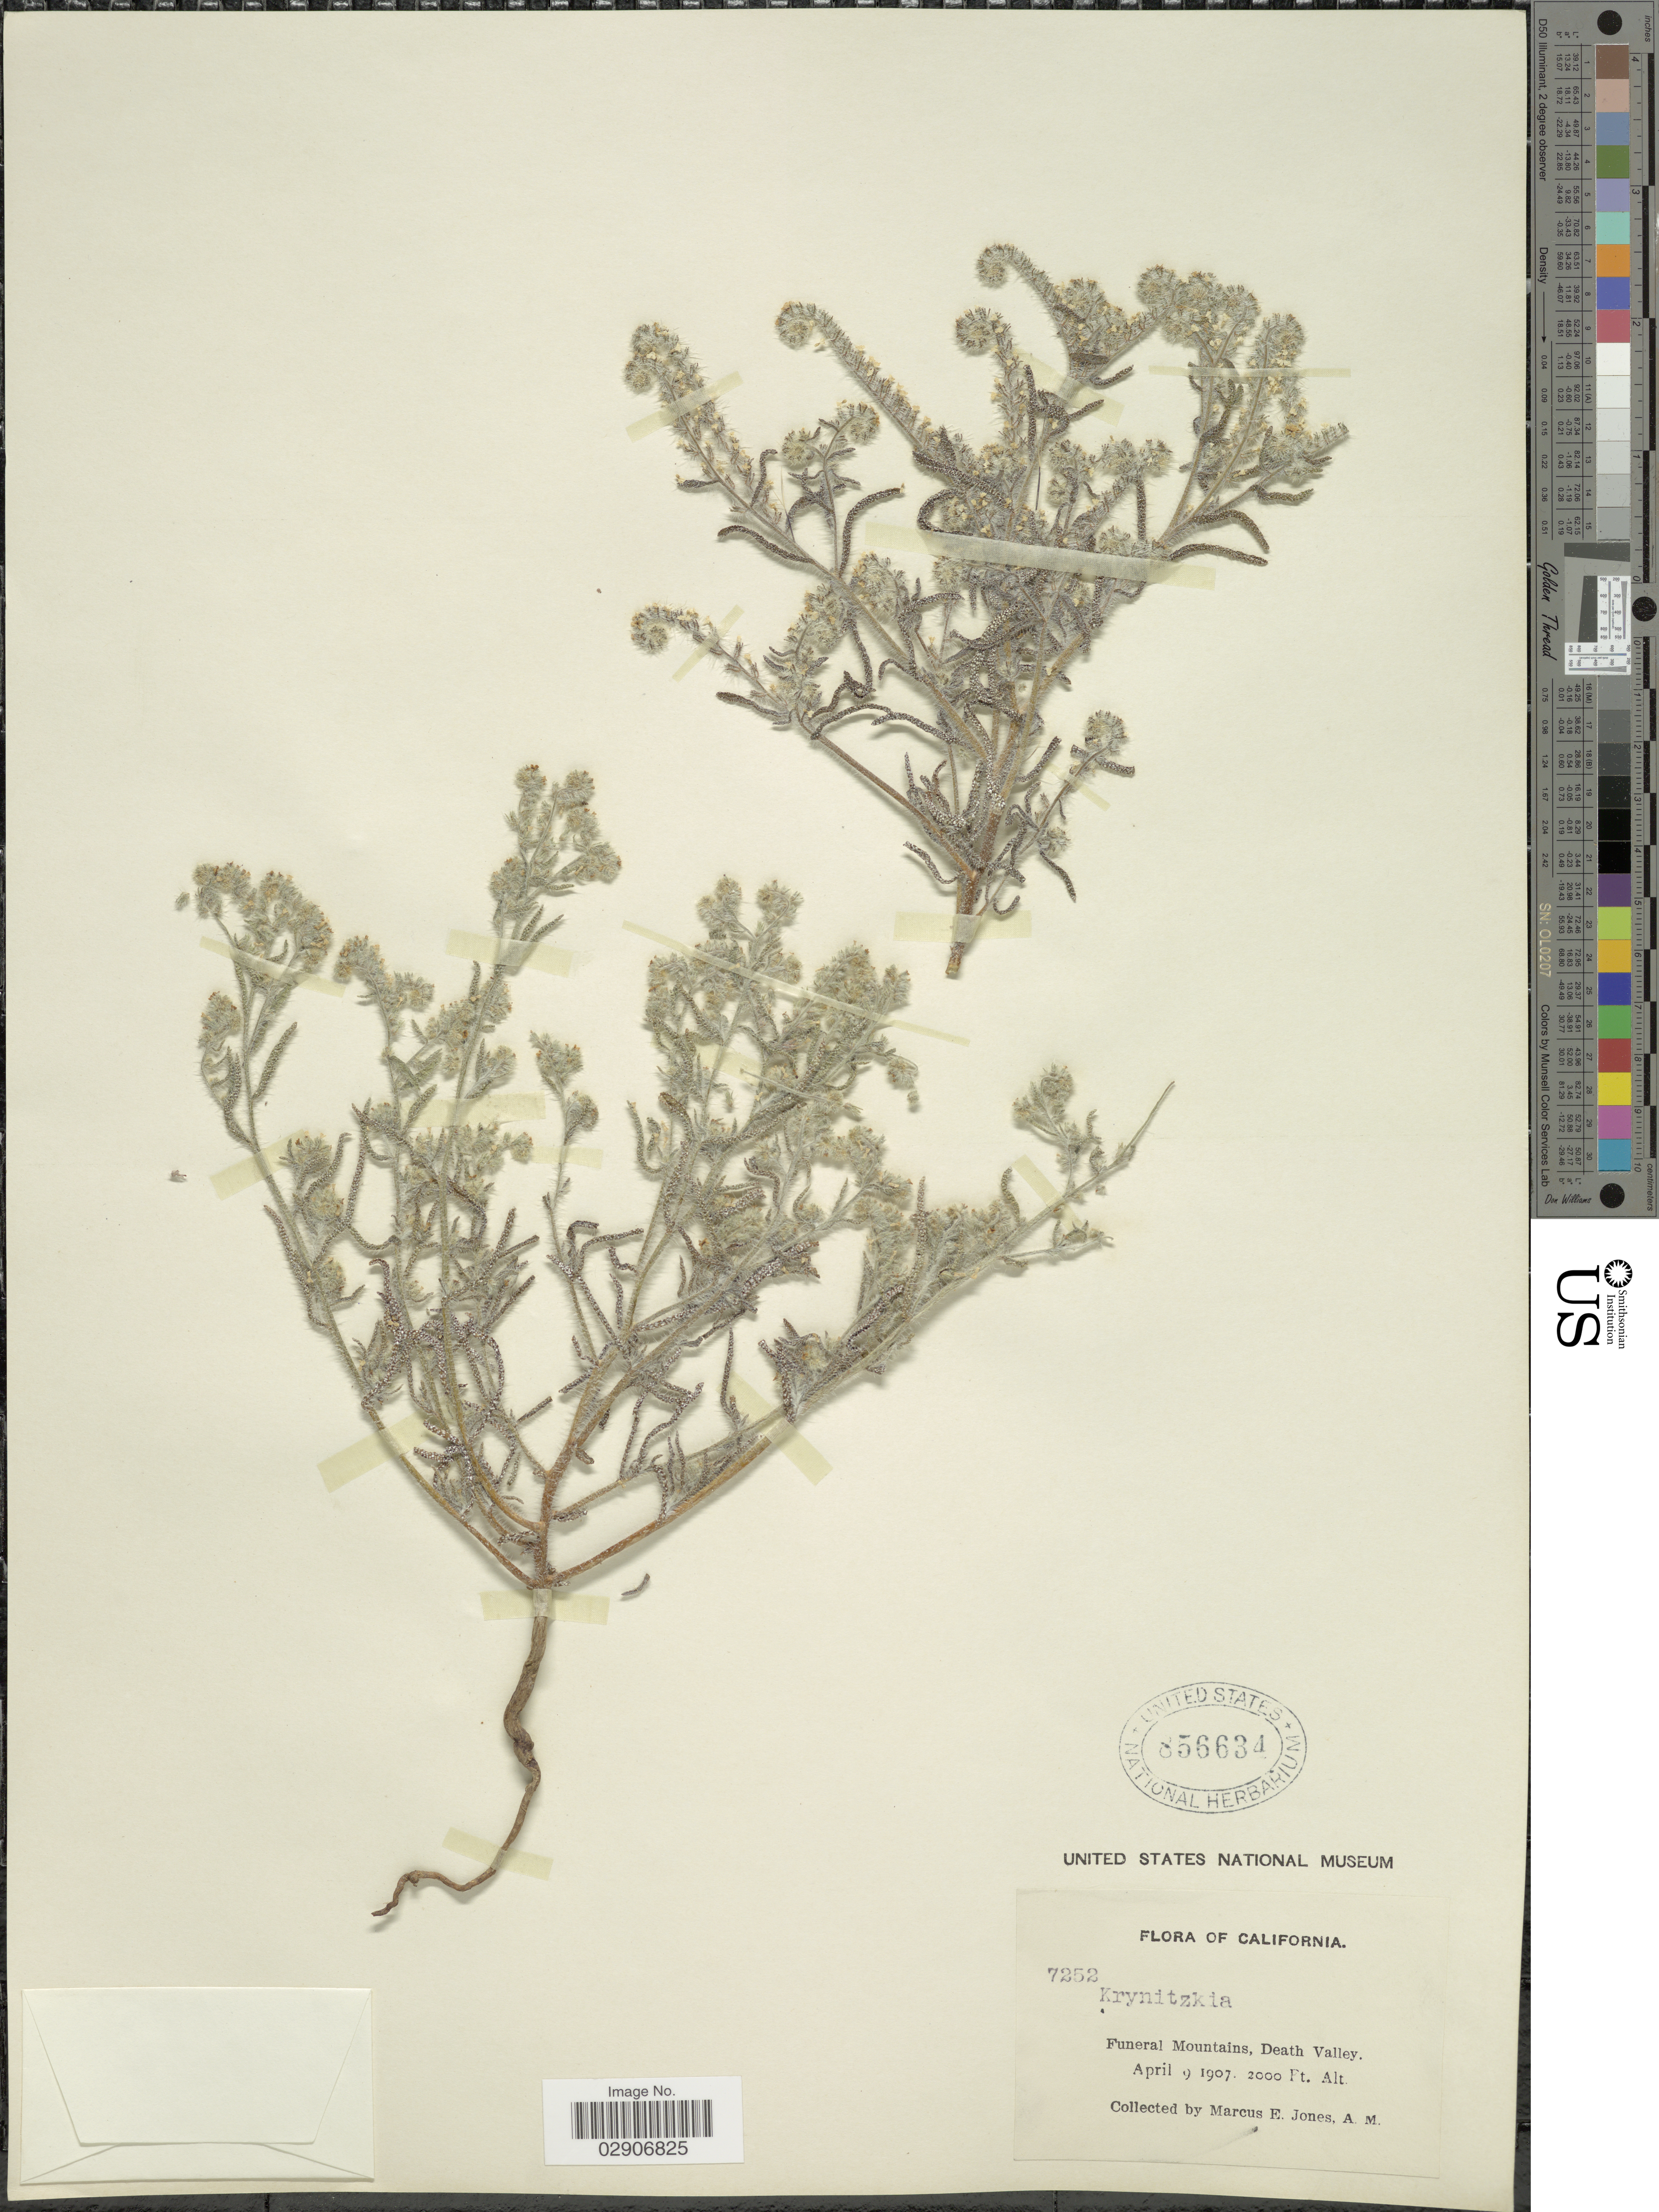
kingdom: Plantae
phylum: Tracheophyta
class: Magnoliopsida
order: Boraginales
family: Boraginaceae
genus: Cryptantha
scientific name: Cryptantha angustifolia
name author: (Torr.) Greene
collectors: M. E. Jones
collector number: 7252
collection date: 1907-04-09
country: United States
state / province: California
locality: Funeral Mountains, Death Valley.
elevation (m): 610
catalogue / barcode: US 856634